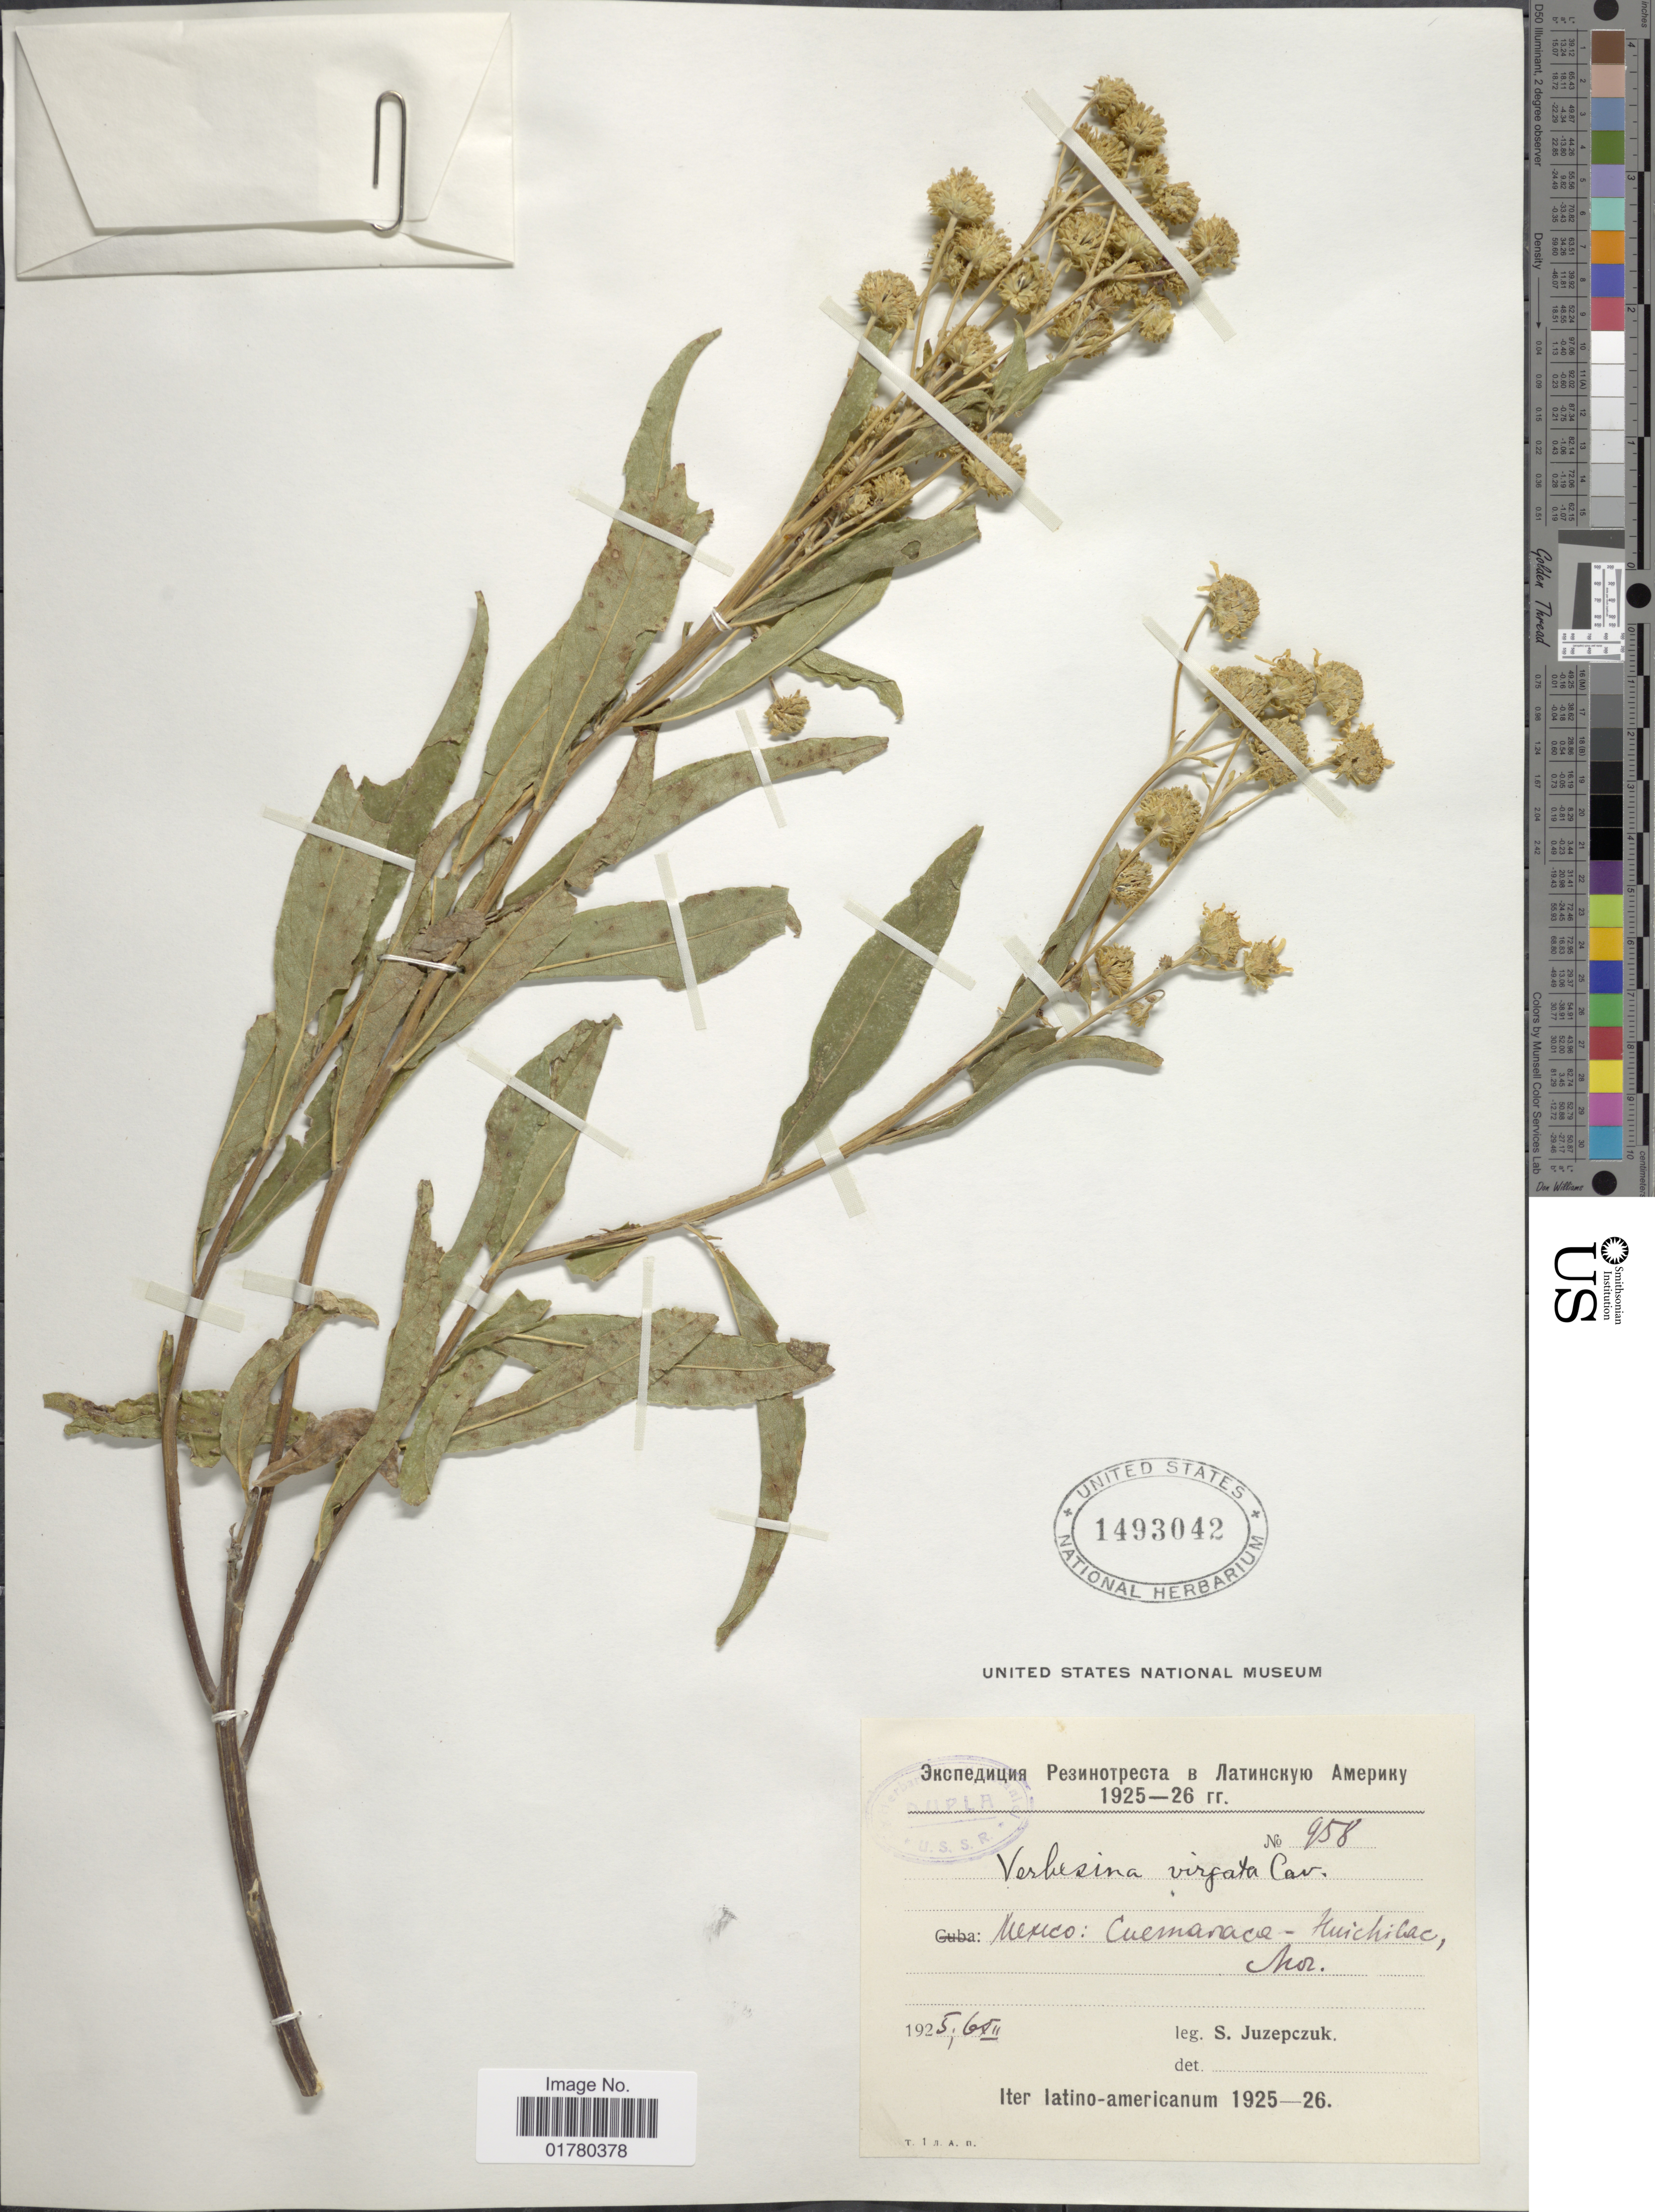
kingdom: Plantae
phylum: Tracheophyta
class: Magnoliopsida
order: Asterales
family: Asteraceae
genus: Verbesina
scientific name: Verbesina virgata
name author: Cav.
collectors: S. V. Juzepczuk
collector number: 958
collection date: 1925-12-06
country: Mexico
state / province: Morelos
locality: Cuemanacie - Huitzilac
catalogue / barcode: US 1493042